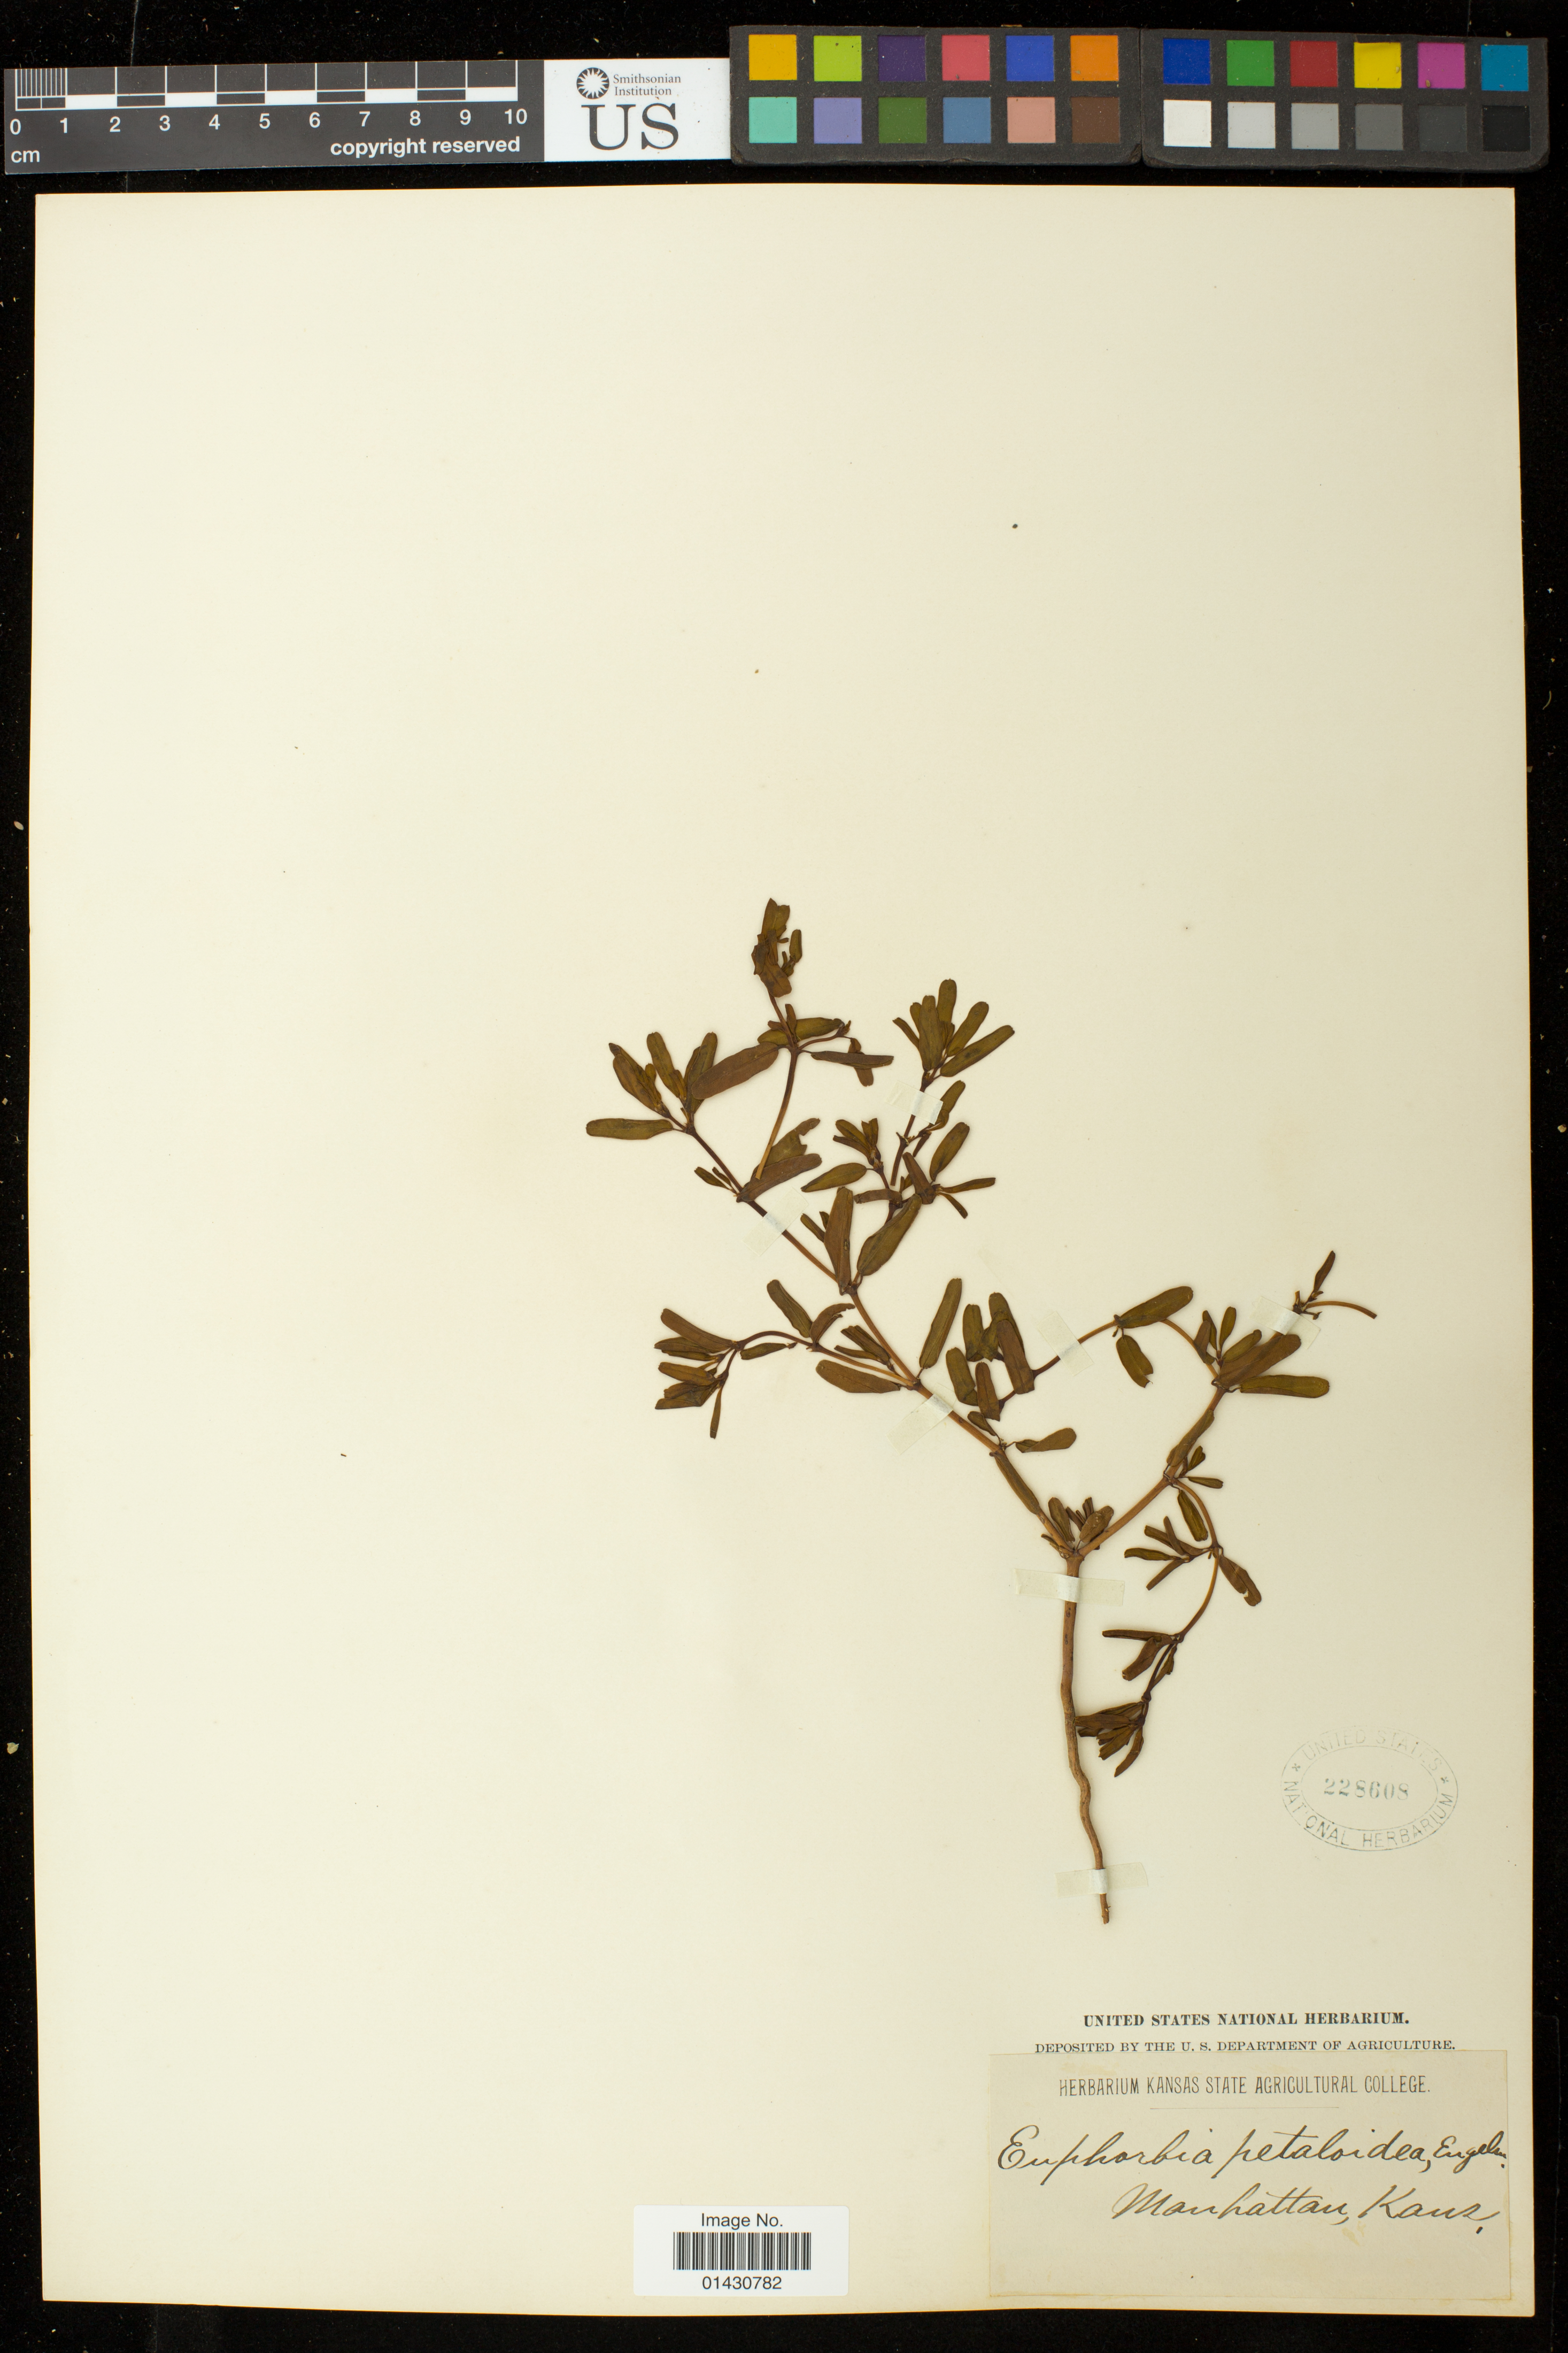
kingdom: Plantae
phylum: Tracheophyta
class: Magnoliopsida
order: Malpighiales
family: Euphorbiaceae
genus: Euphorbia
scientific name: Euphorbia missurica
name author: Raf.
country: United States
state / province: Kansas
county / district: Riley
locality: Manhattan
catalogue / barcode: US 228608